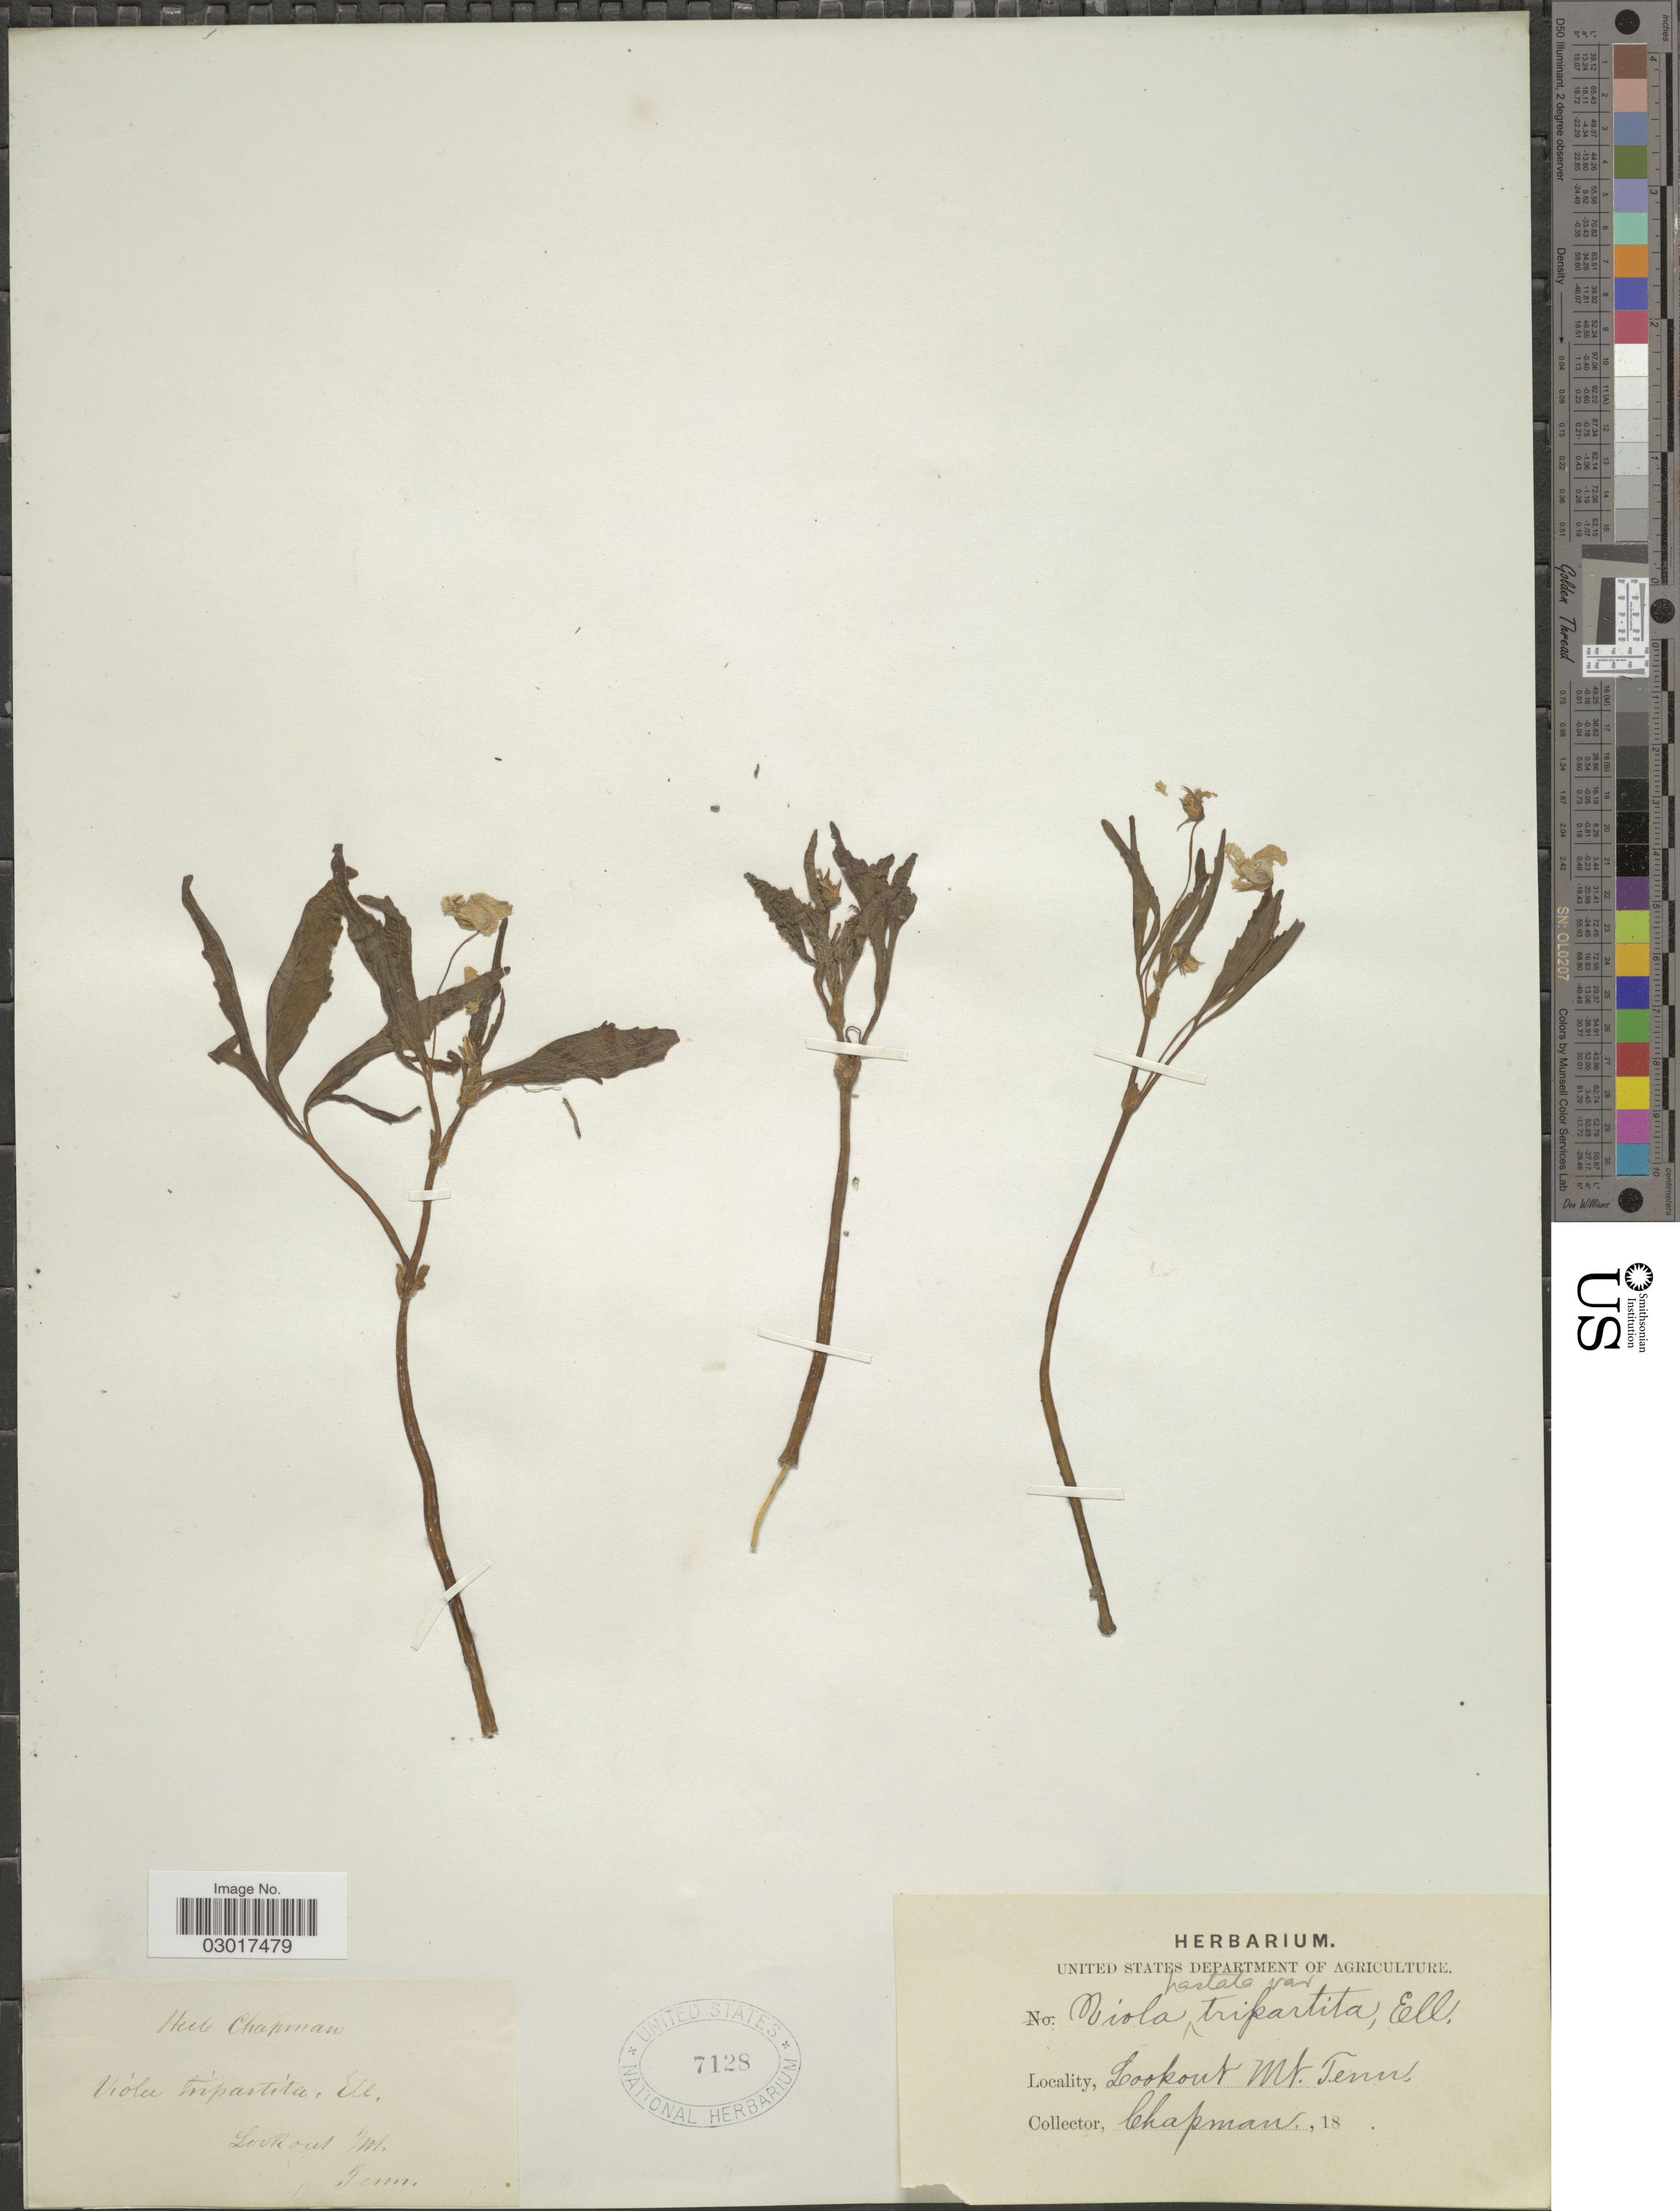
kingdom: Plantae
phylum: Tracheophyta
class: Magnoliopsida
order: Malpighiales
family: Violaceae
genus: Viola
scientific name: Viola tripartita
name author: Elliott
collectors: A. Chapman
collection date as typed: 18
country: United States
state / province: Tennessee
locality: Lookout Mt.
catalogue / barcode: US 7128